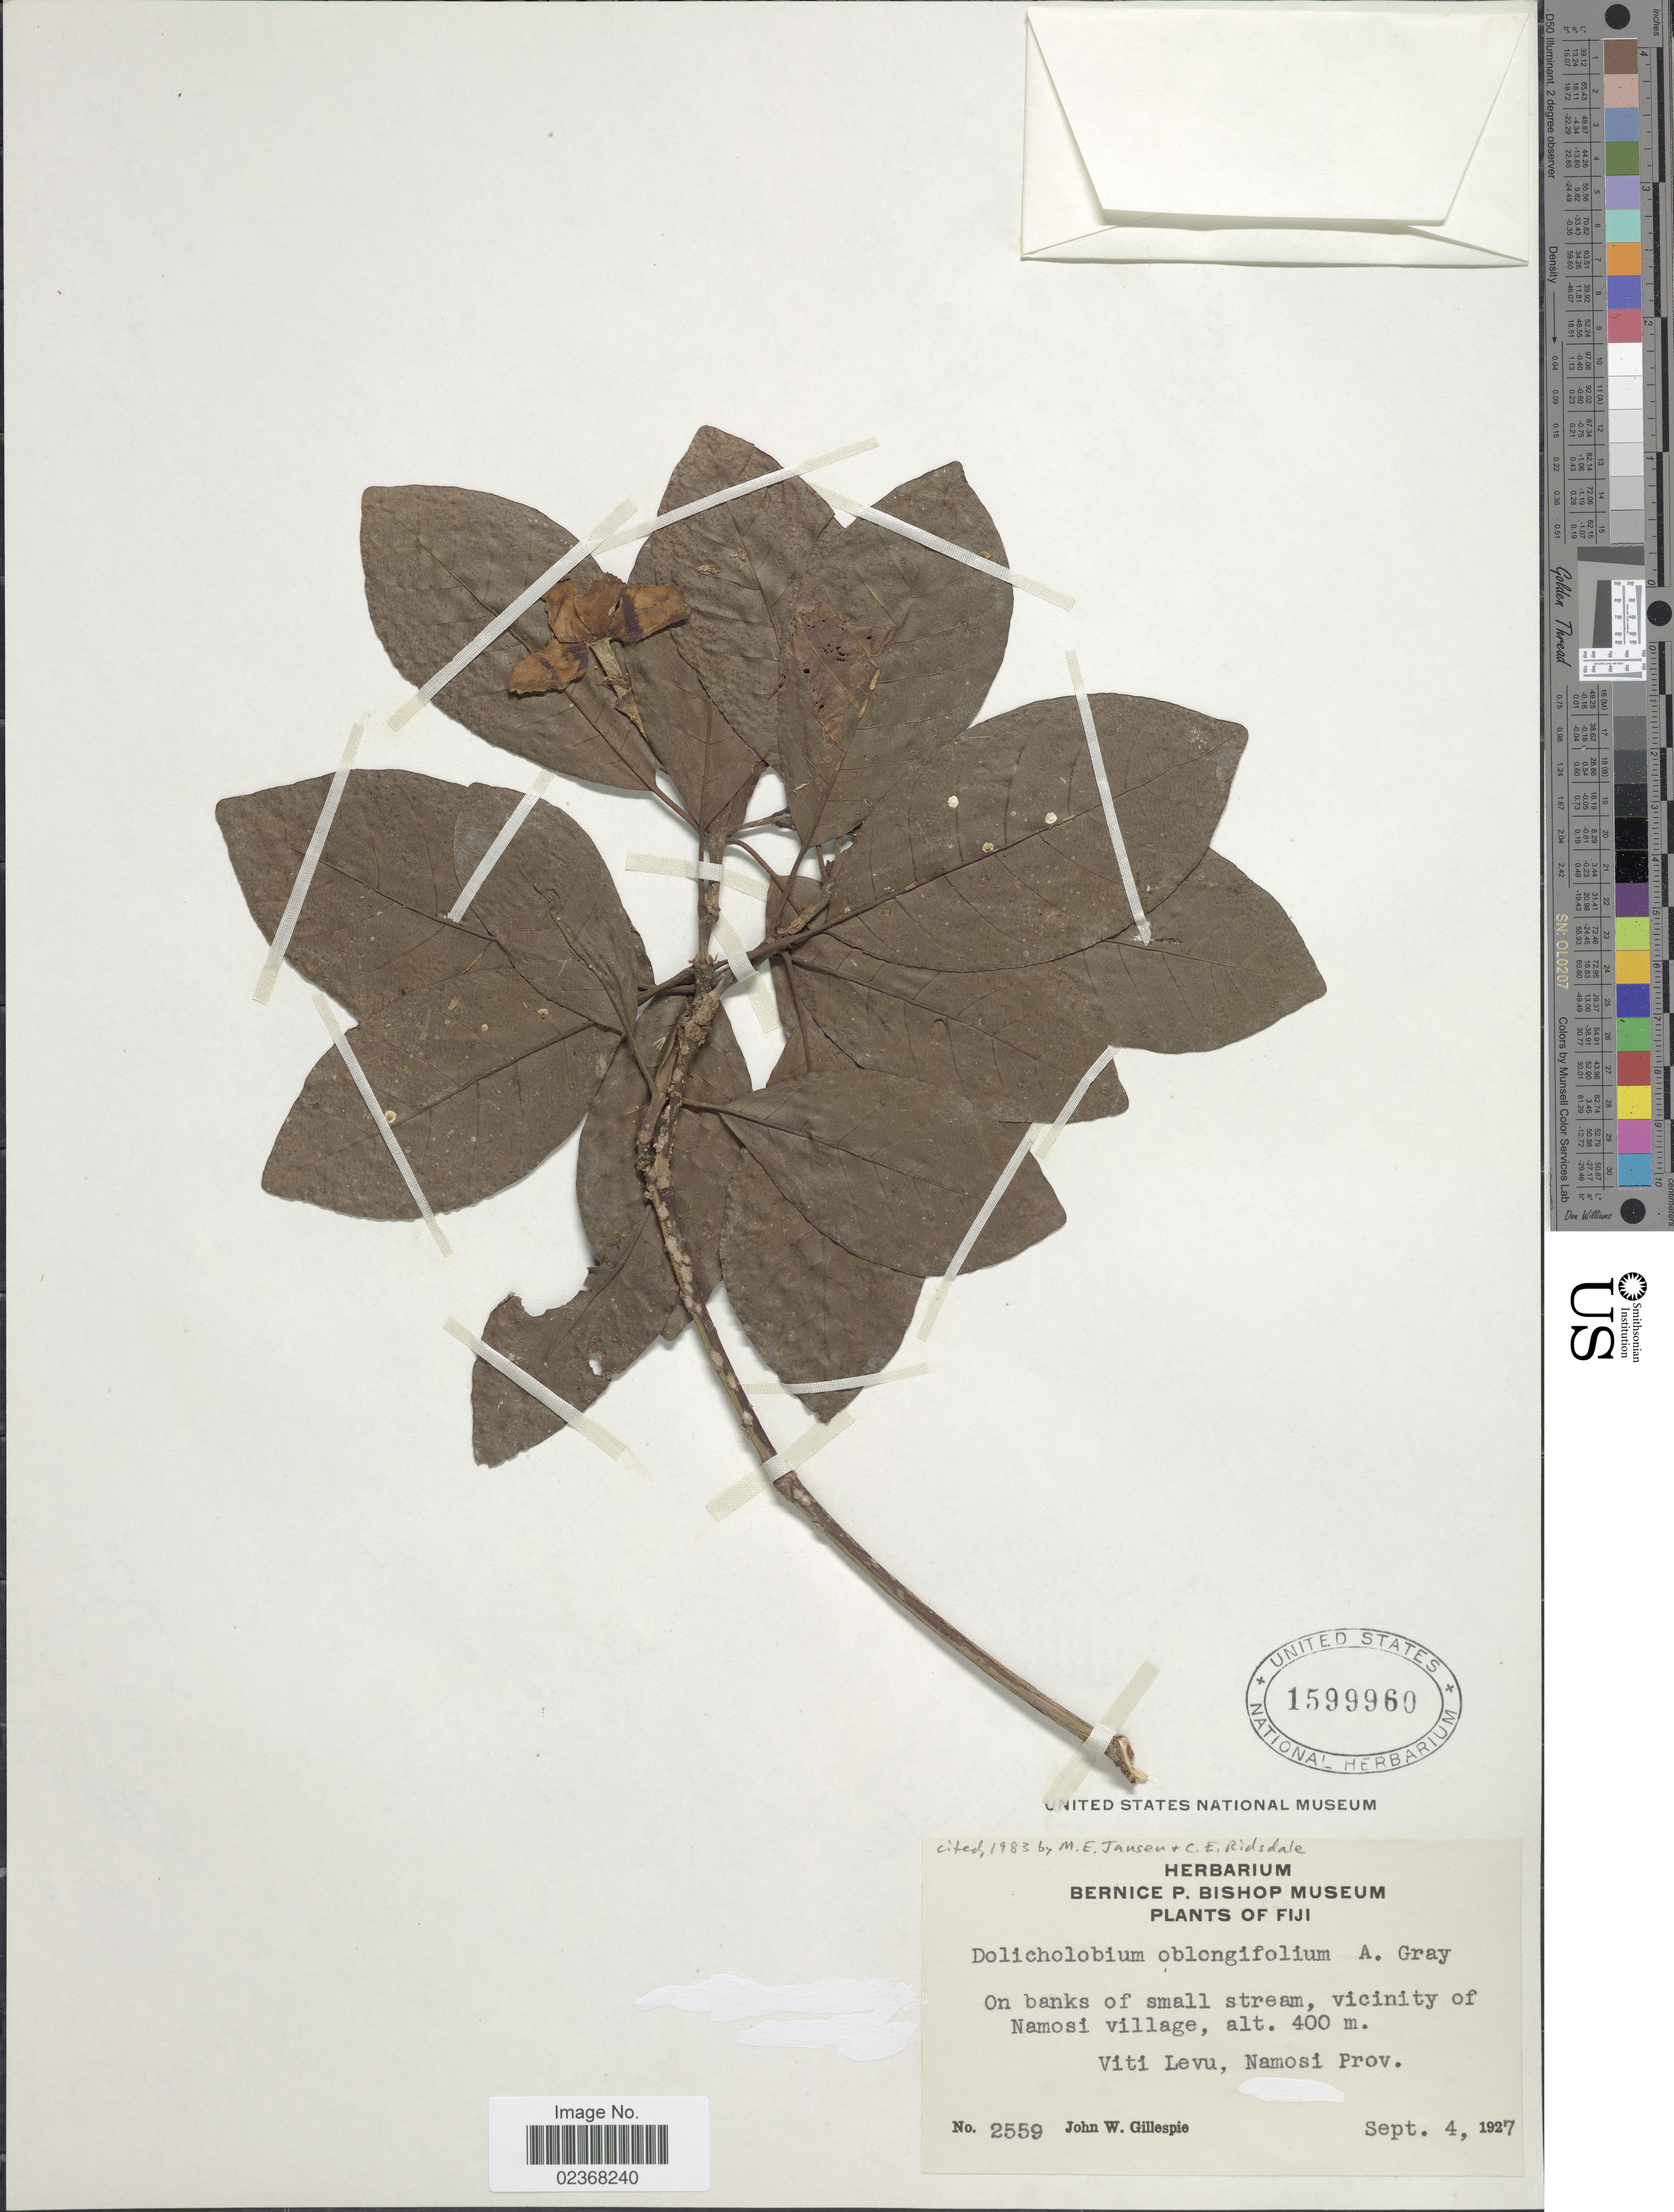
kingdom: Plantae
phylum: Tracheophyta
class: Magnoliopsida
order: Gentianales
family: Rubiaceae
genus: Dolicholobium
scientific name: Dolicholobium oblongifolium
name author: A. Gray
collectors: J. W. Gillespie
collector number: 2559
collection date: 1927-09-04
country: Fiji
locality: On banks of small stream, vicinity of Namosi village, Viti Levu, Namosi Prov.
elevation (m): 400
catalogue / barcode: US 1599960